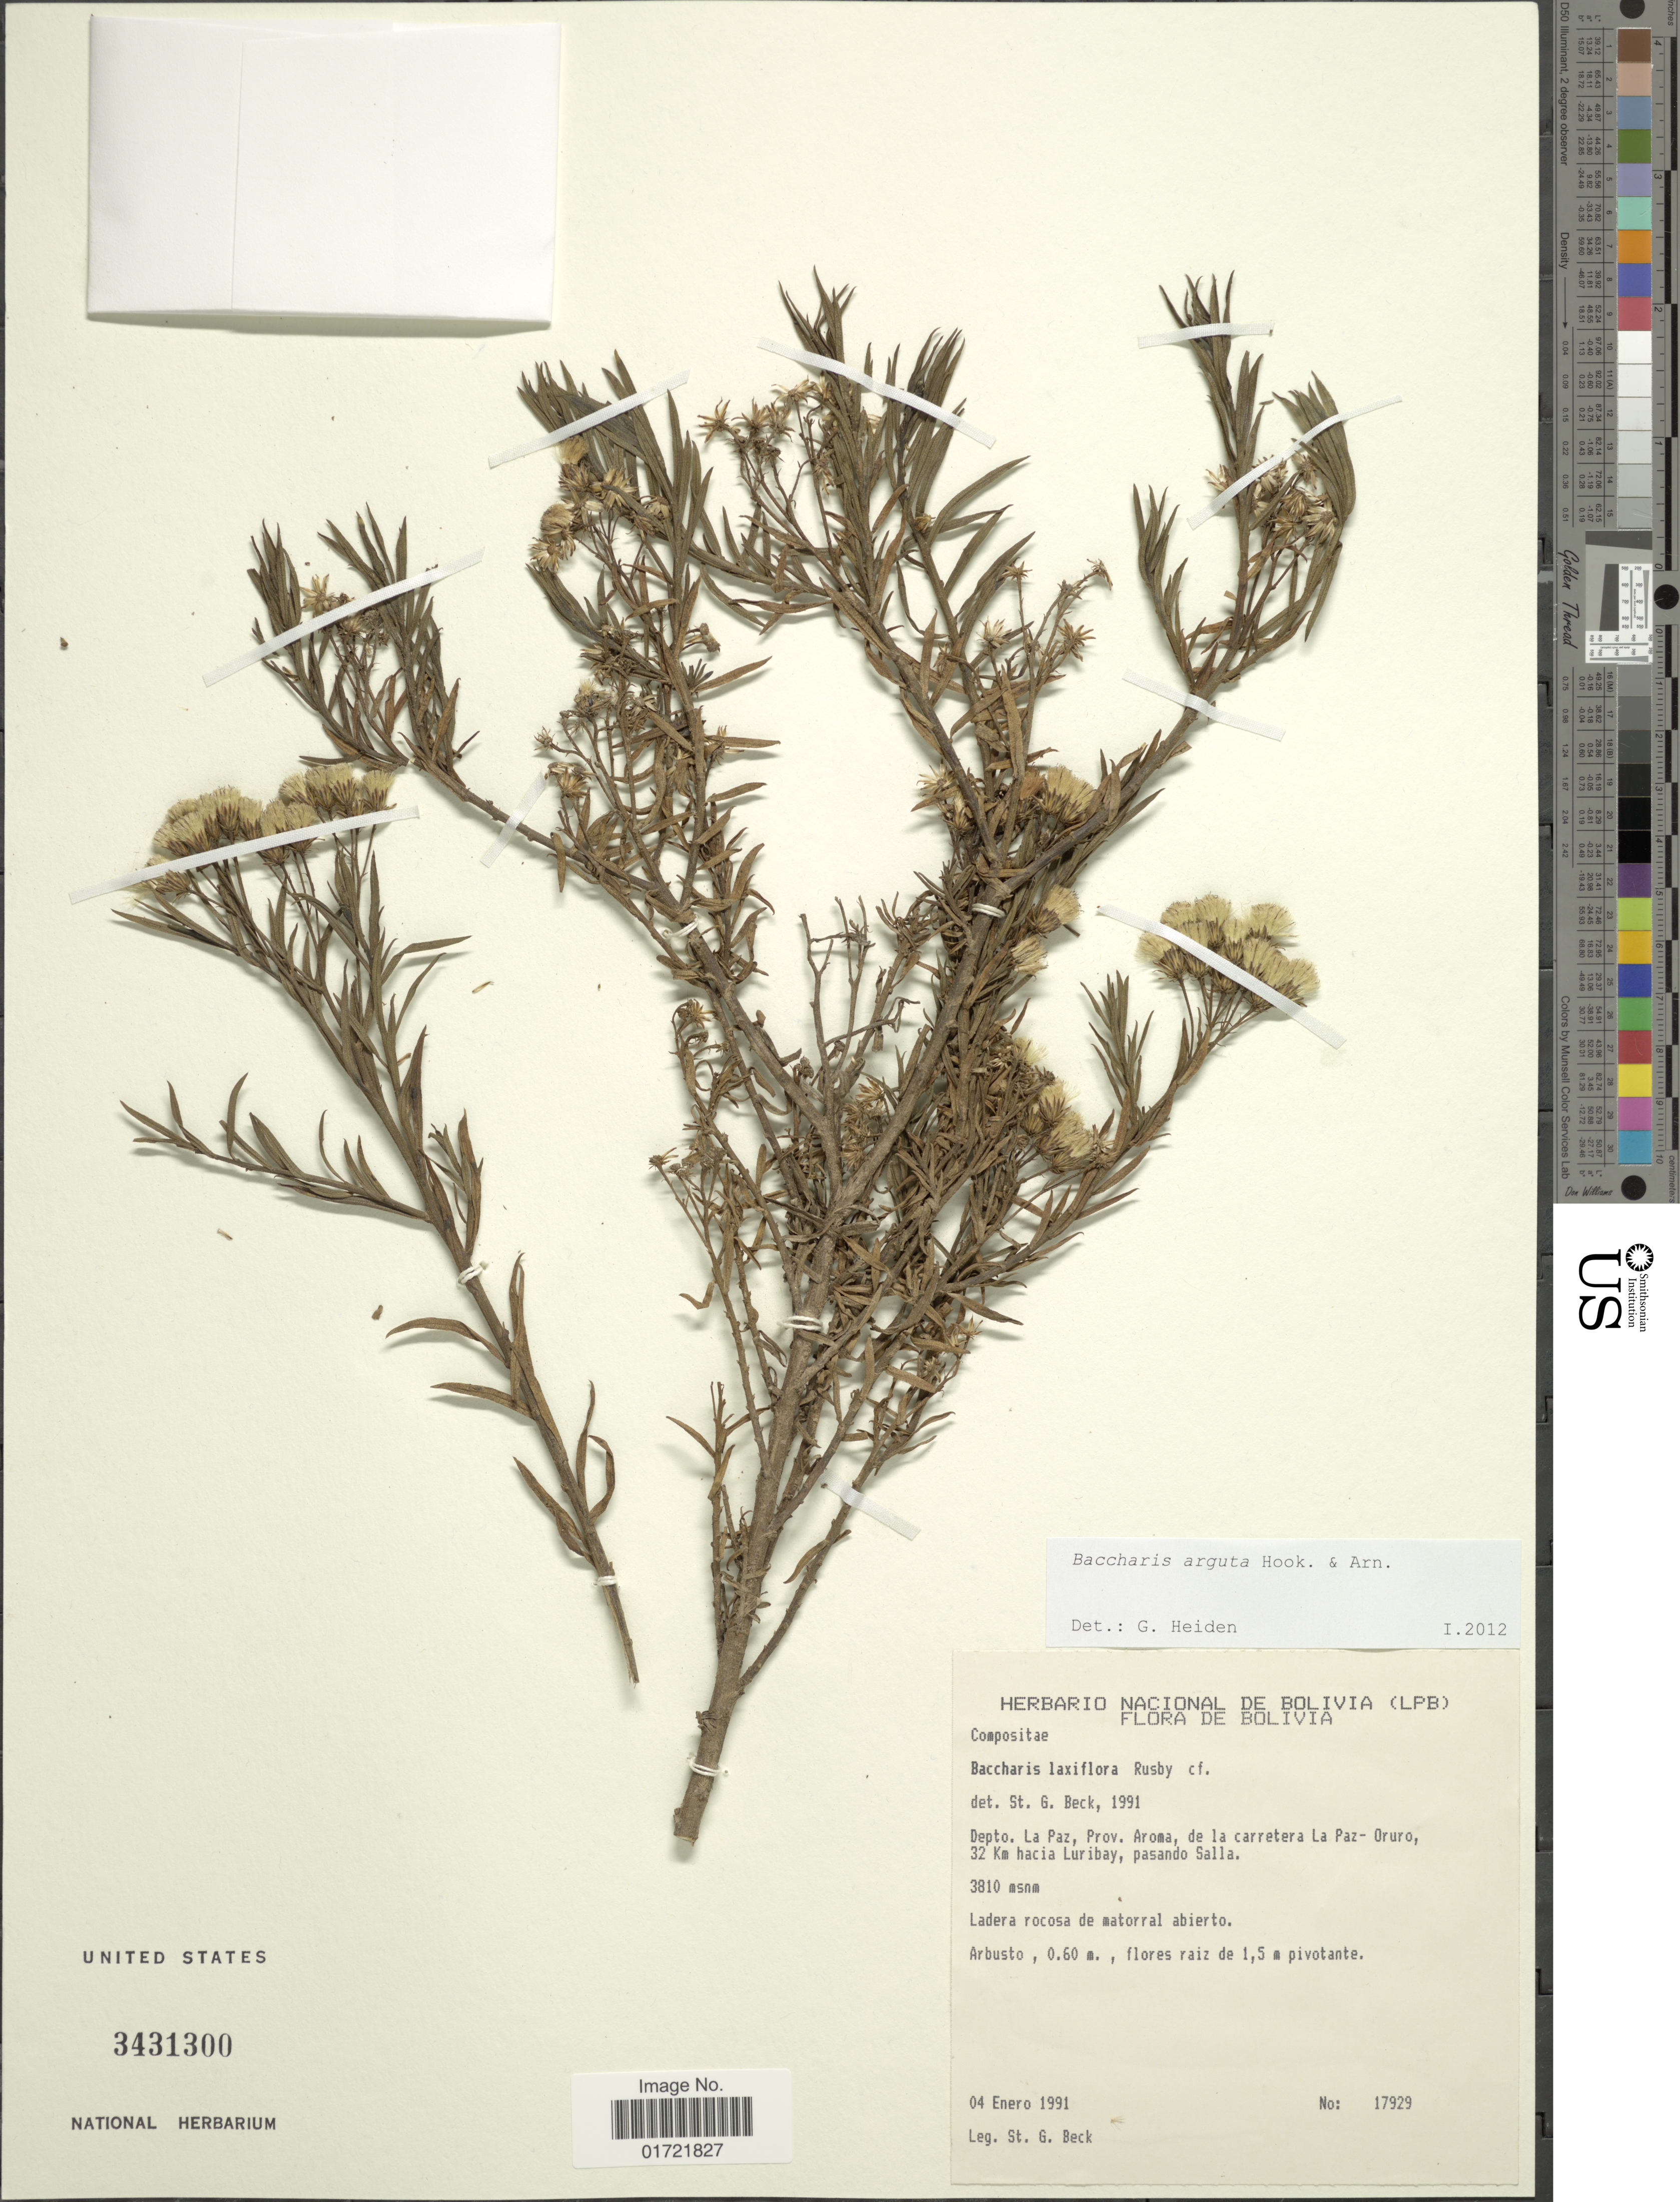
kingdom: Plantae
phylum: Tracheophyta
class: Magnoliopsida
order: Asterales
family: Asteraceae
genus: Baccharis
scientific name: Baccharis arguta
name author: Gillies ex Hook. & Arn.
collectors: S. G. Beck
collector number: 17929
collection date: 1991-01-04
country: Bolivia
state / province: La Paz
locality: Prov. Aroma, de la carretera La Paz-Oruro, 32 Km hacia Luribay, pasando Salla.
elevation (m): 3810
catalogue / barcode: US 3431300